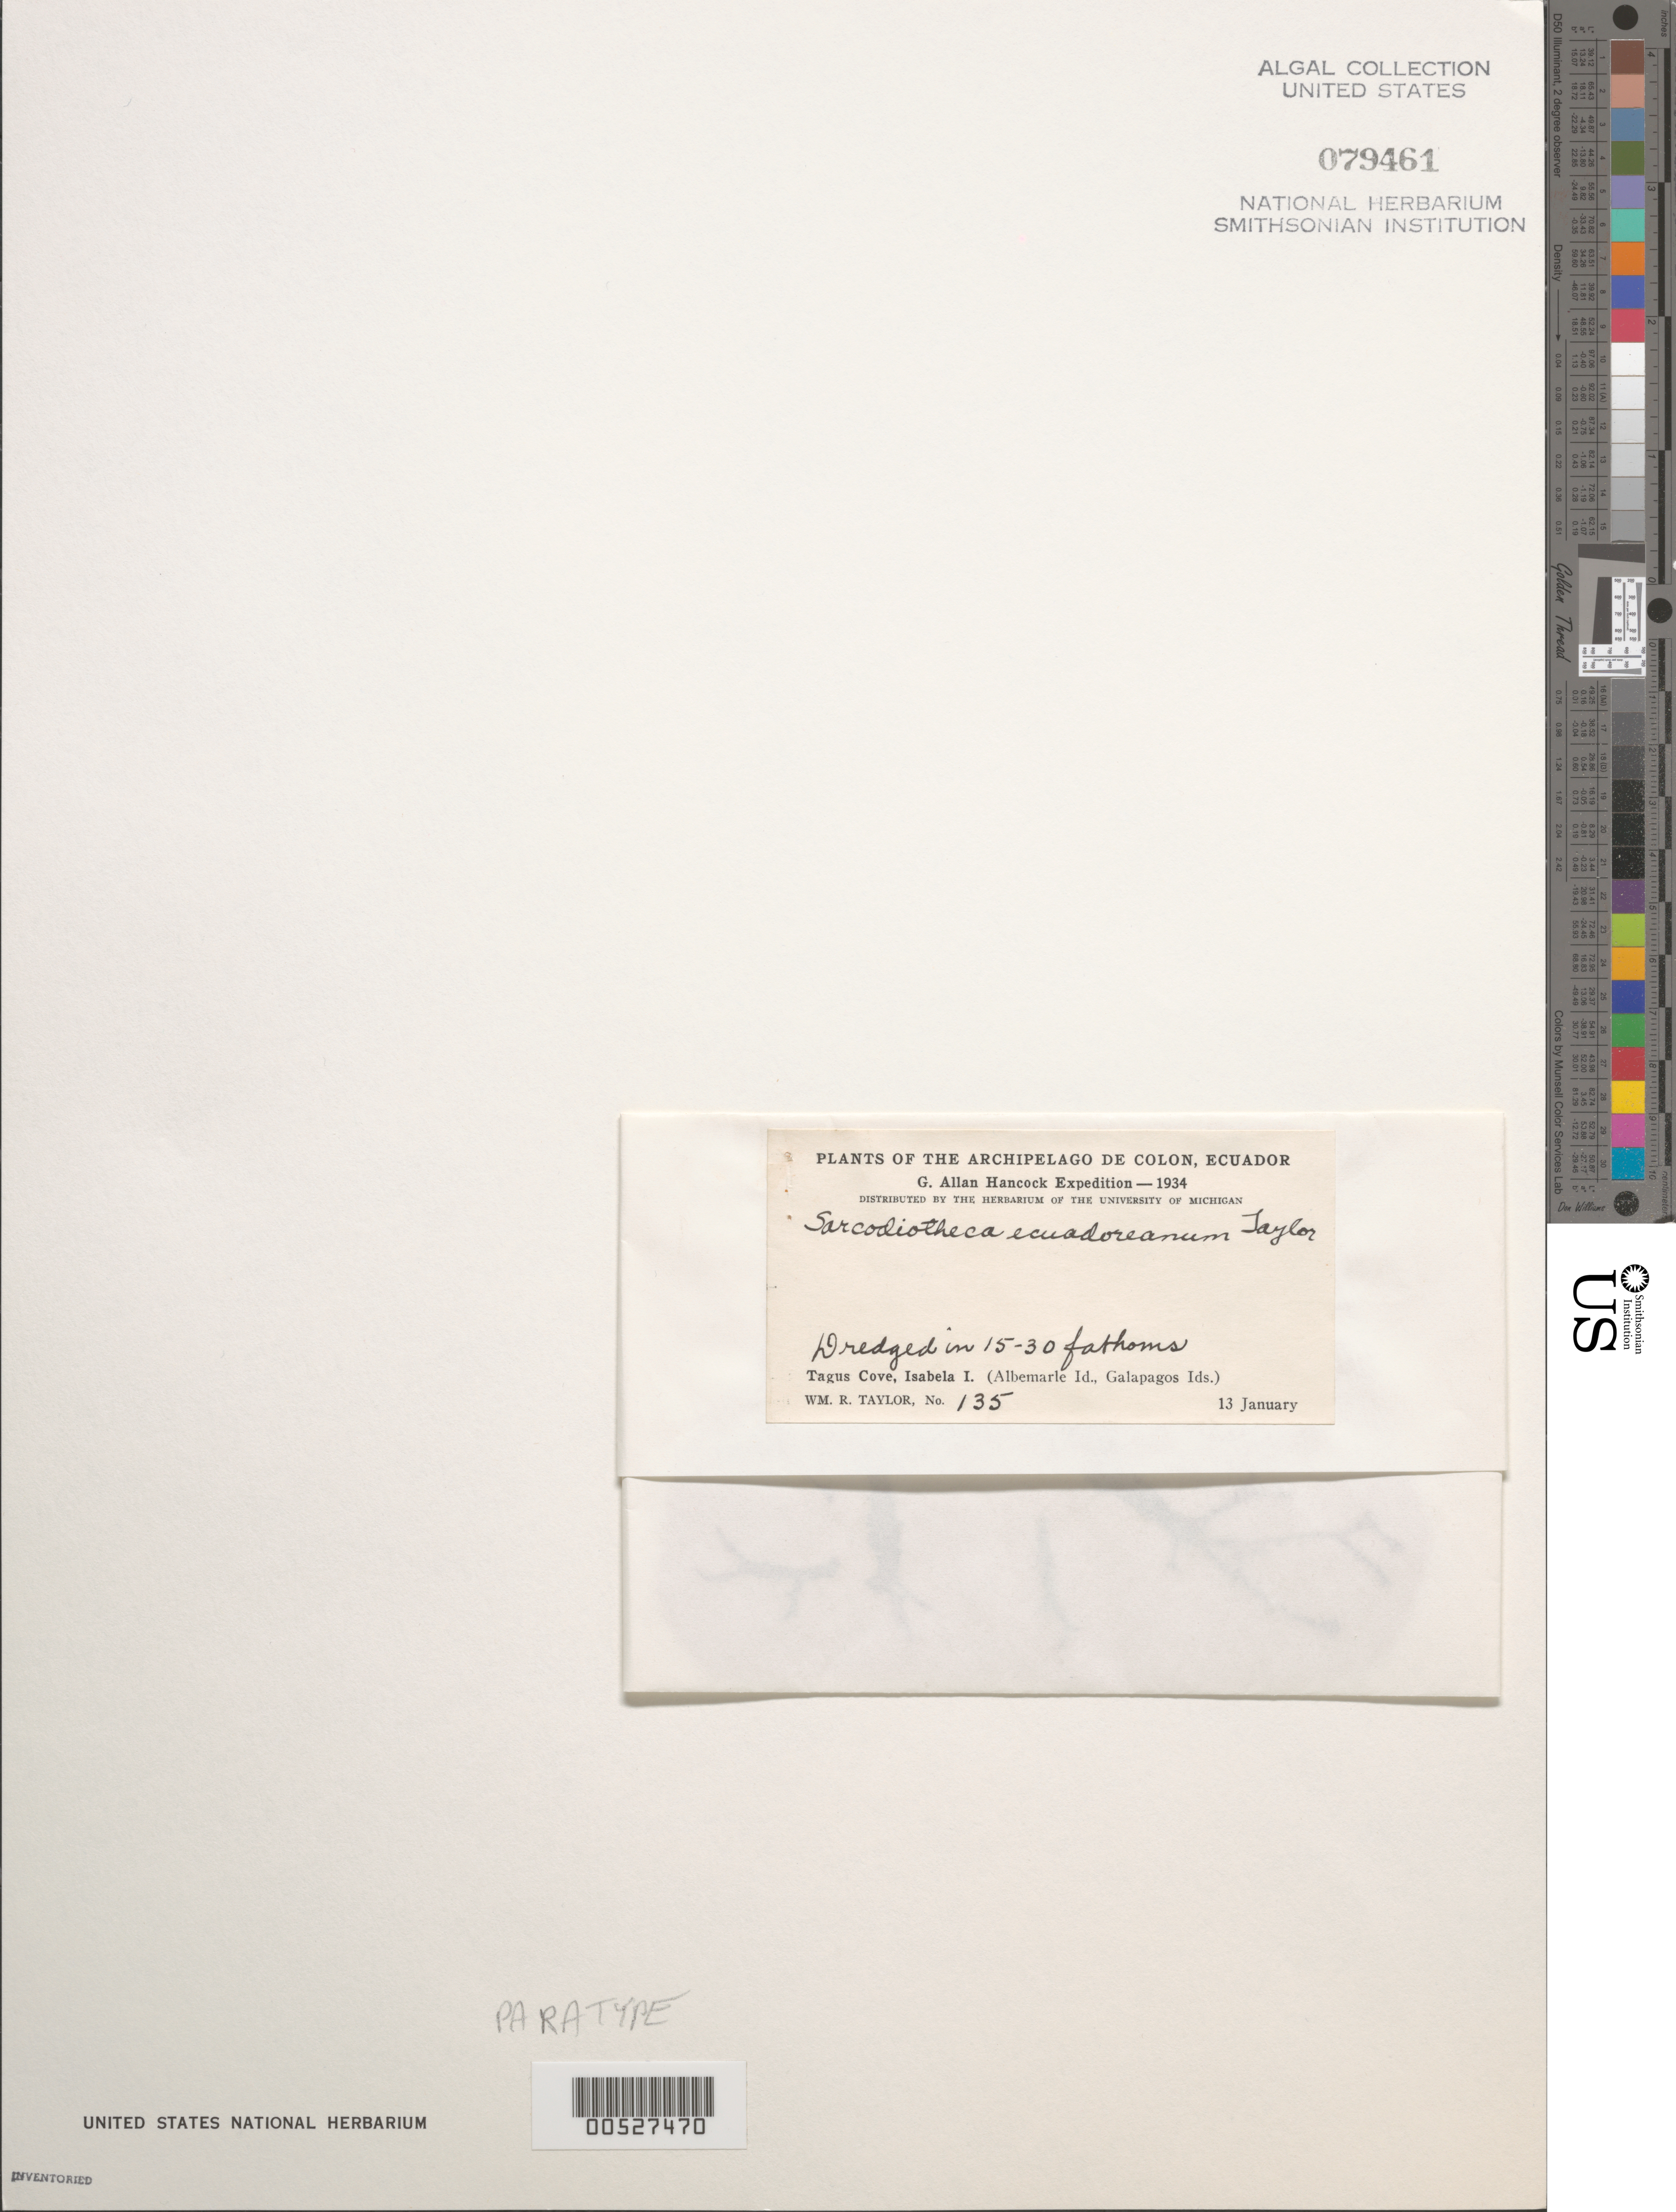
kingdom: Plantae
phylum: Rhodophyta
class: Florideophyceae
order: Gigartinales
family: Solieriaceae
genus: Sarcodiotheca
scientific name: Sarcodiotheca ecuadoreana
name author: W.R. Taylor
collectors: W. R. Taylor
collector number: WRT 34-135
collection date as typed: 13 Jan 1934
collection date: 1934-01-13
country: Ecuador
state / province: Colón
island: Isabela [Albemarle]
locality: Tagus Cove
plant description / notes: G. Allan Hancock Expedition, 1934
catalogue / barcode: US 79461